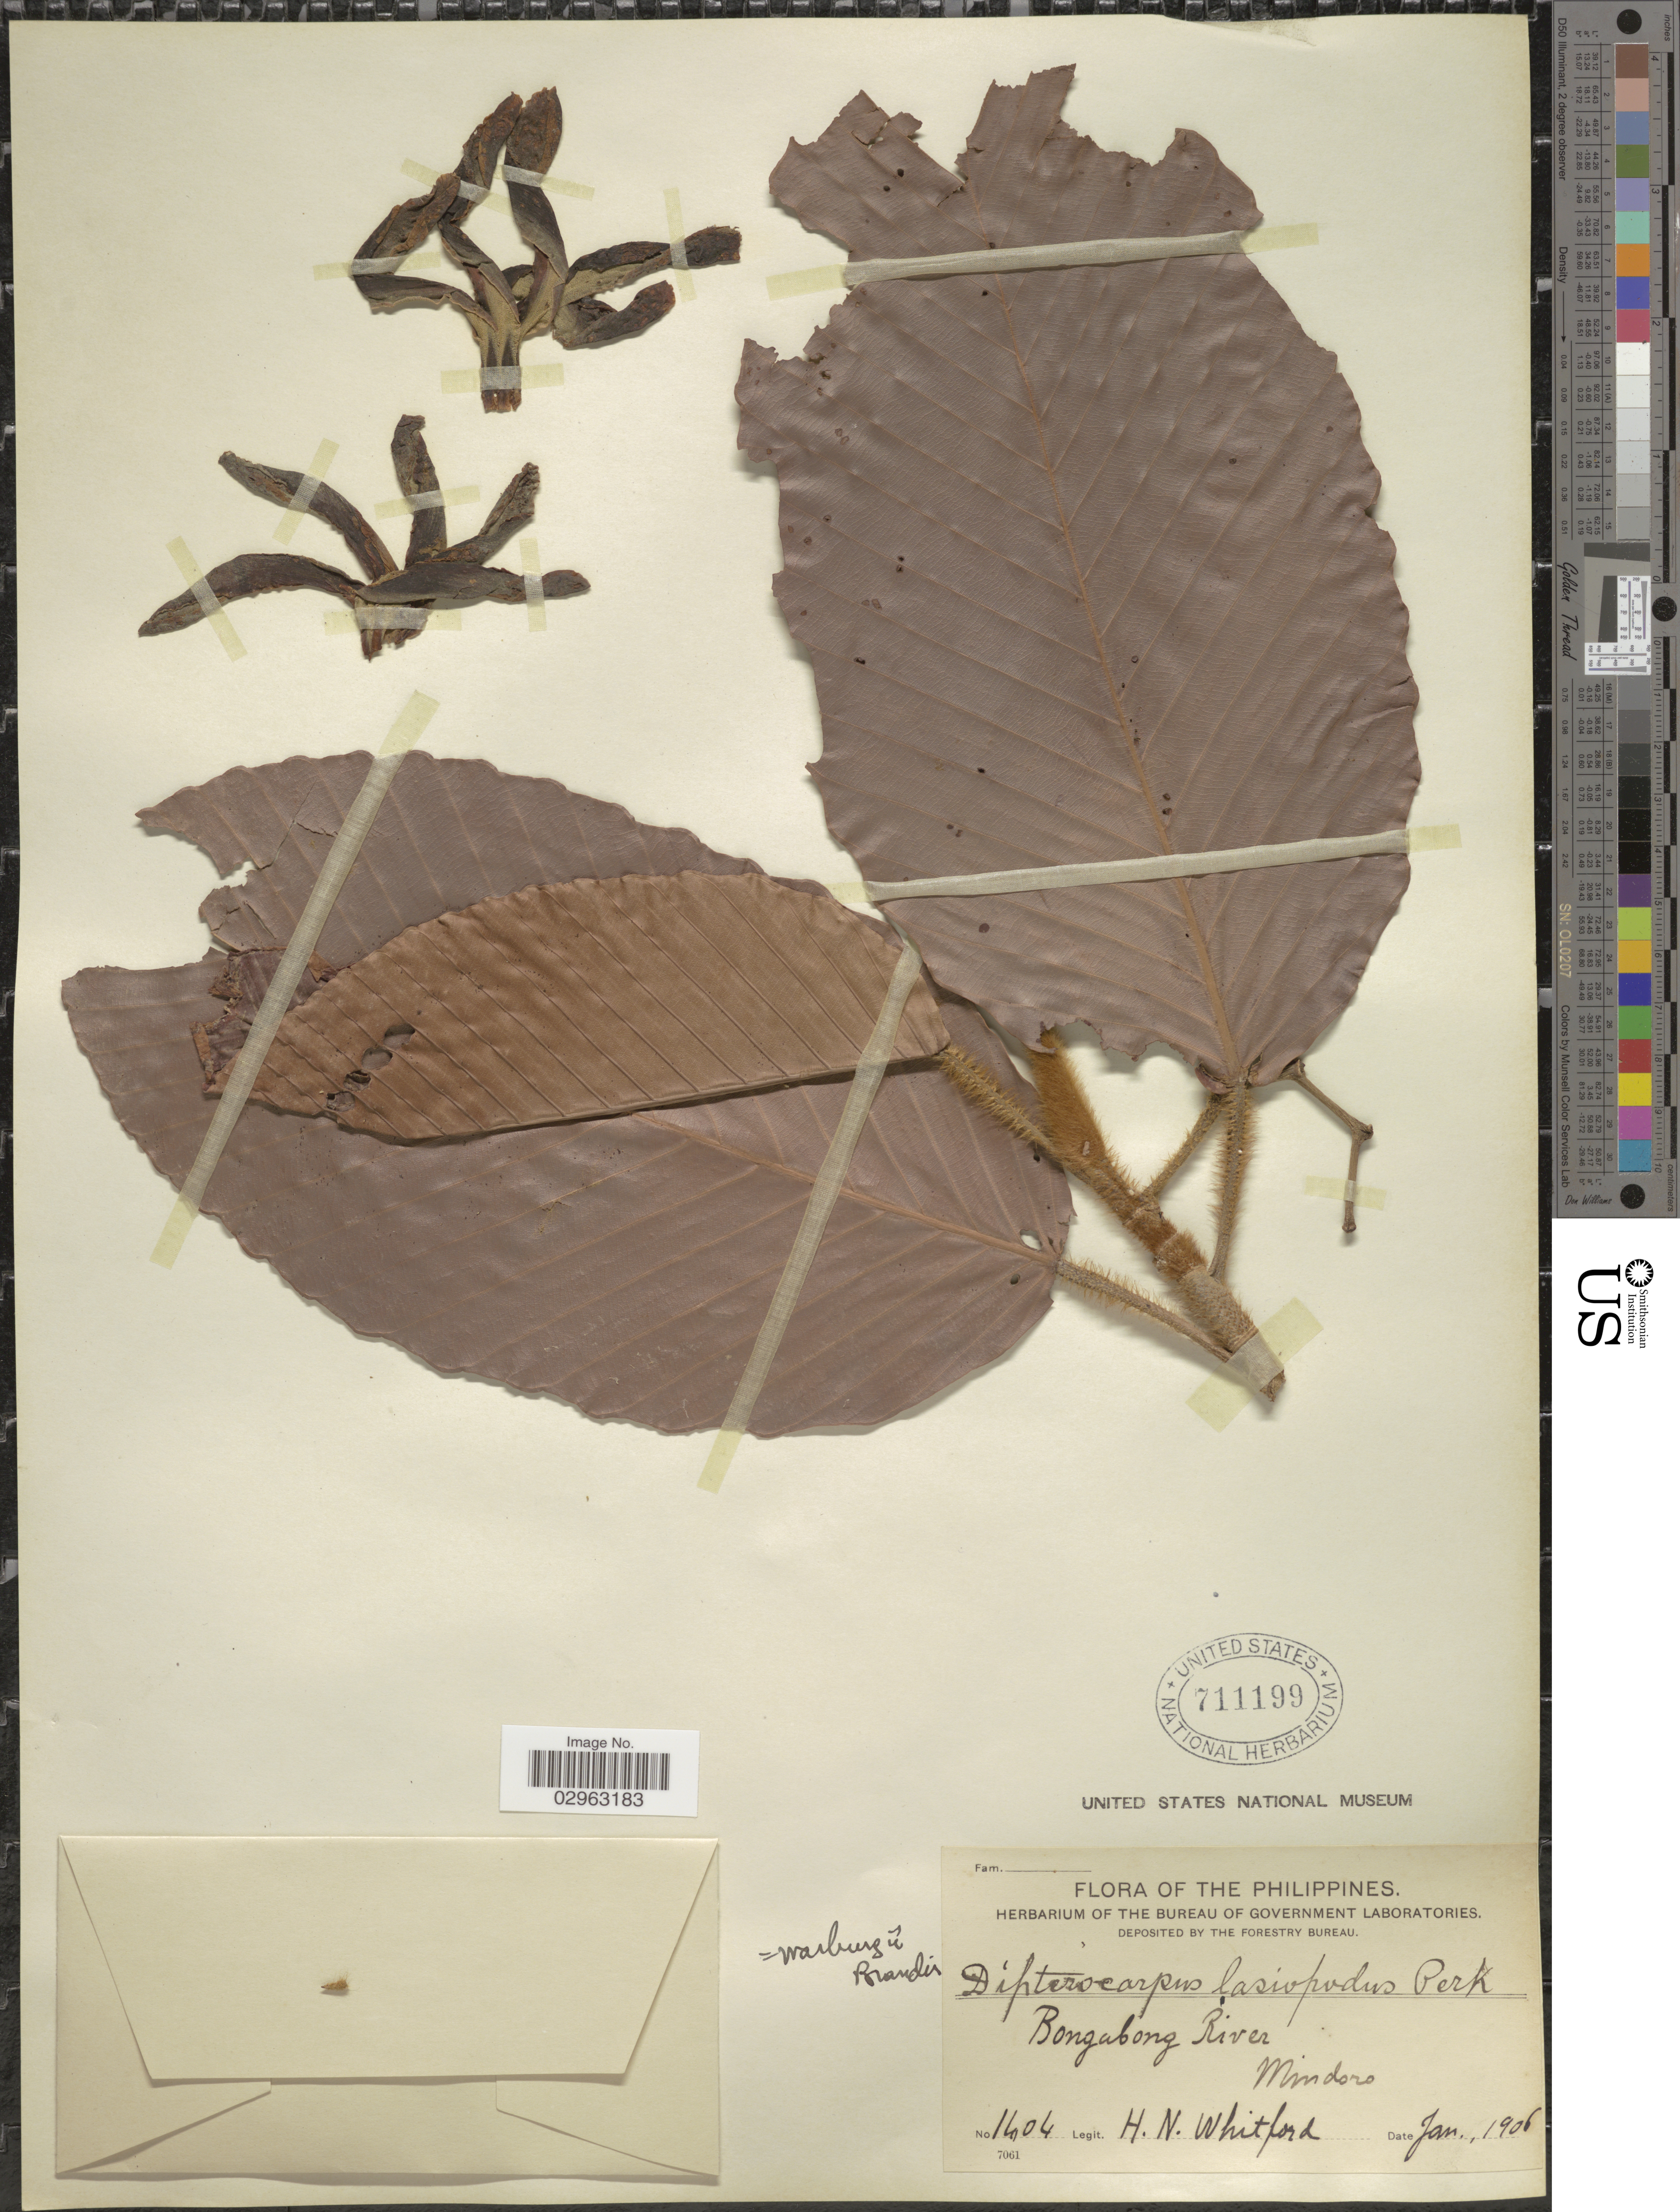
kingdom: Plantae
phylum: Tracheophyta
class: Magnoliopsida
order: Malvales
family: Dipterocarpaceae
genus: Dipterocarpus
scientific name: Dipterocarpus warburgii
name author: Brandis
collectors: H. N. Whitford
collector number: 1404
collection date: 1906-01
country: Philippines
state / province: Mimaropa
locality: Bongabong River, Mindoro.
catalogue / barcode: US 711199